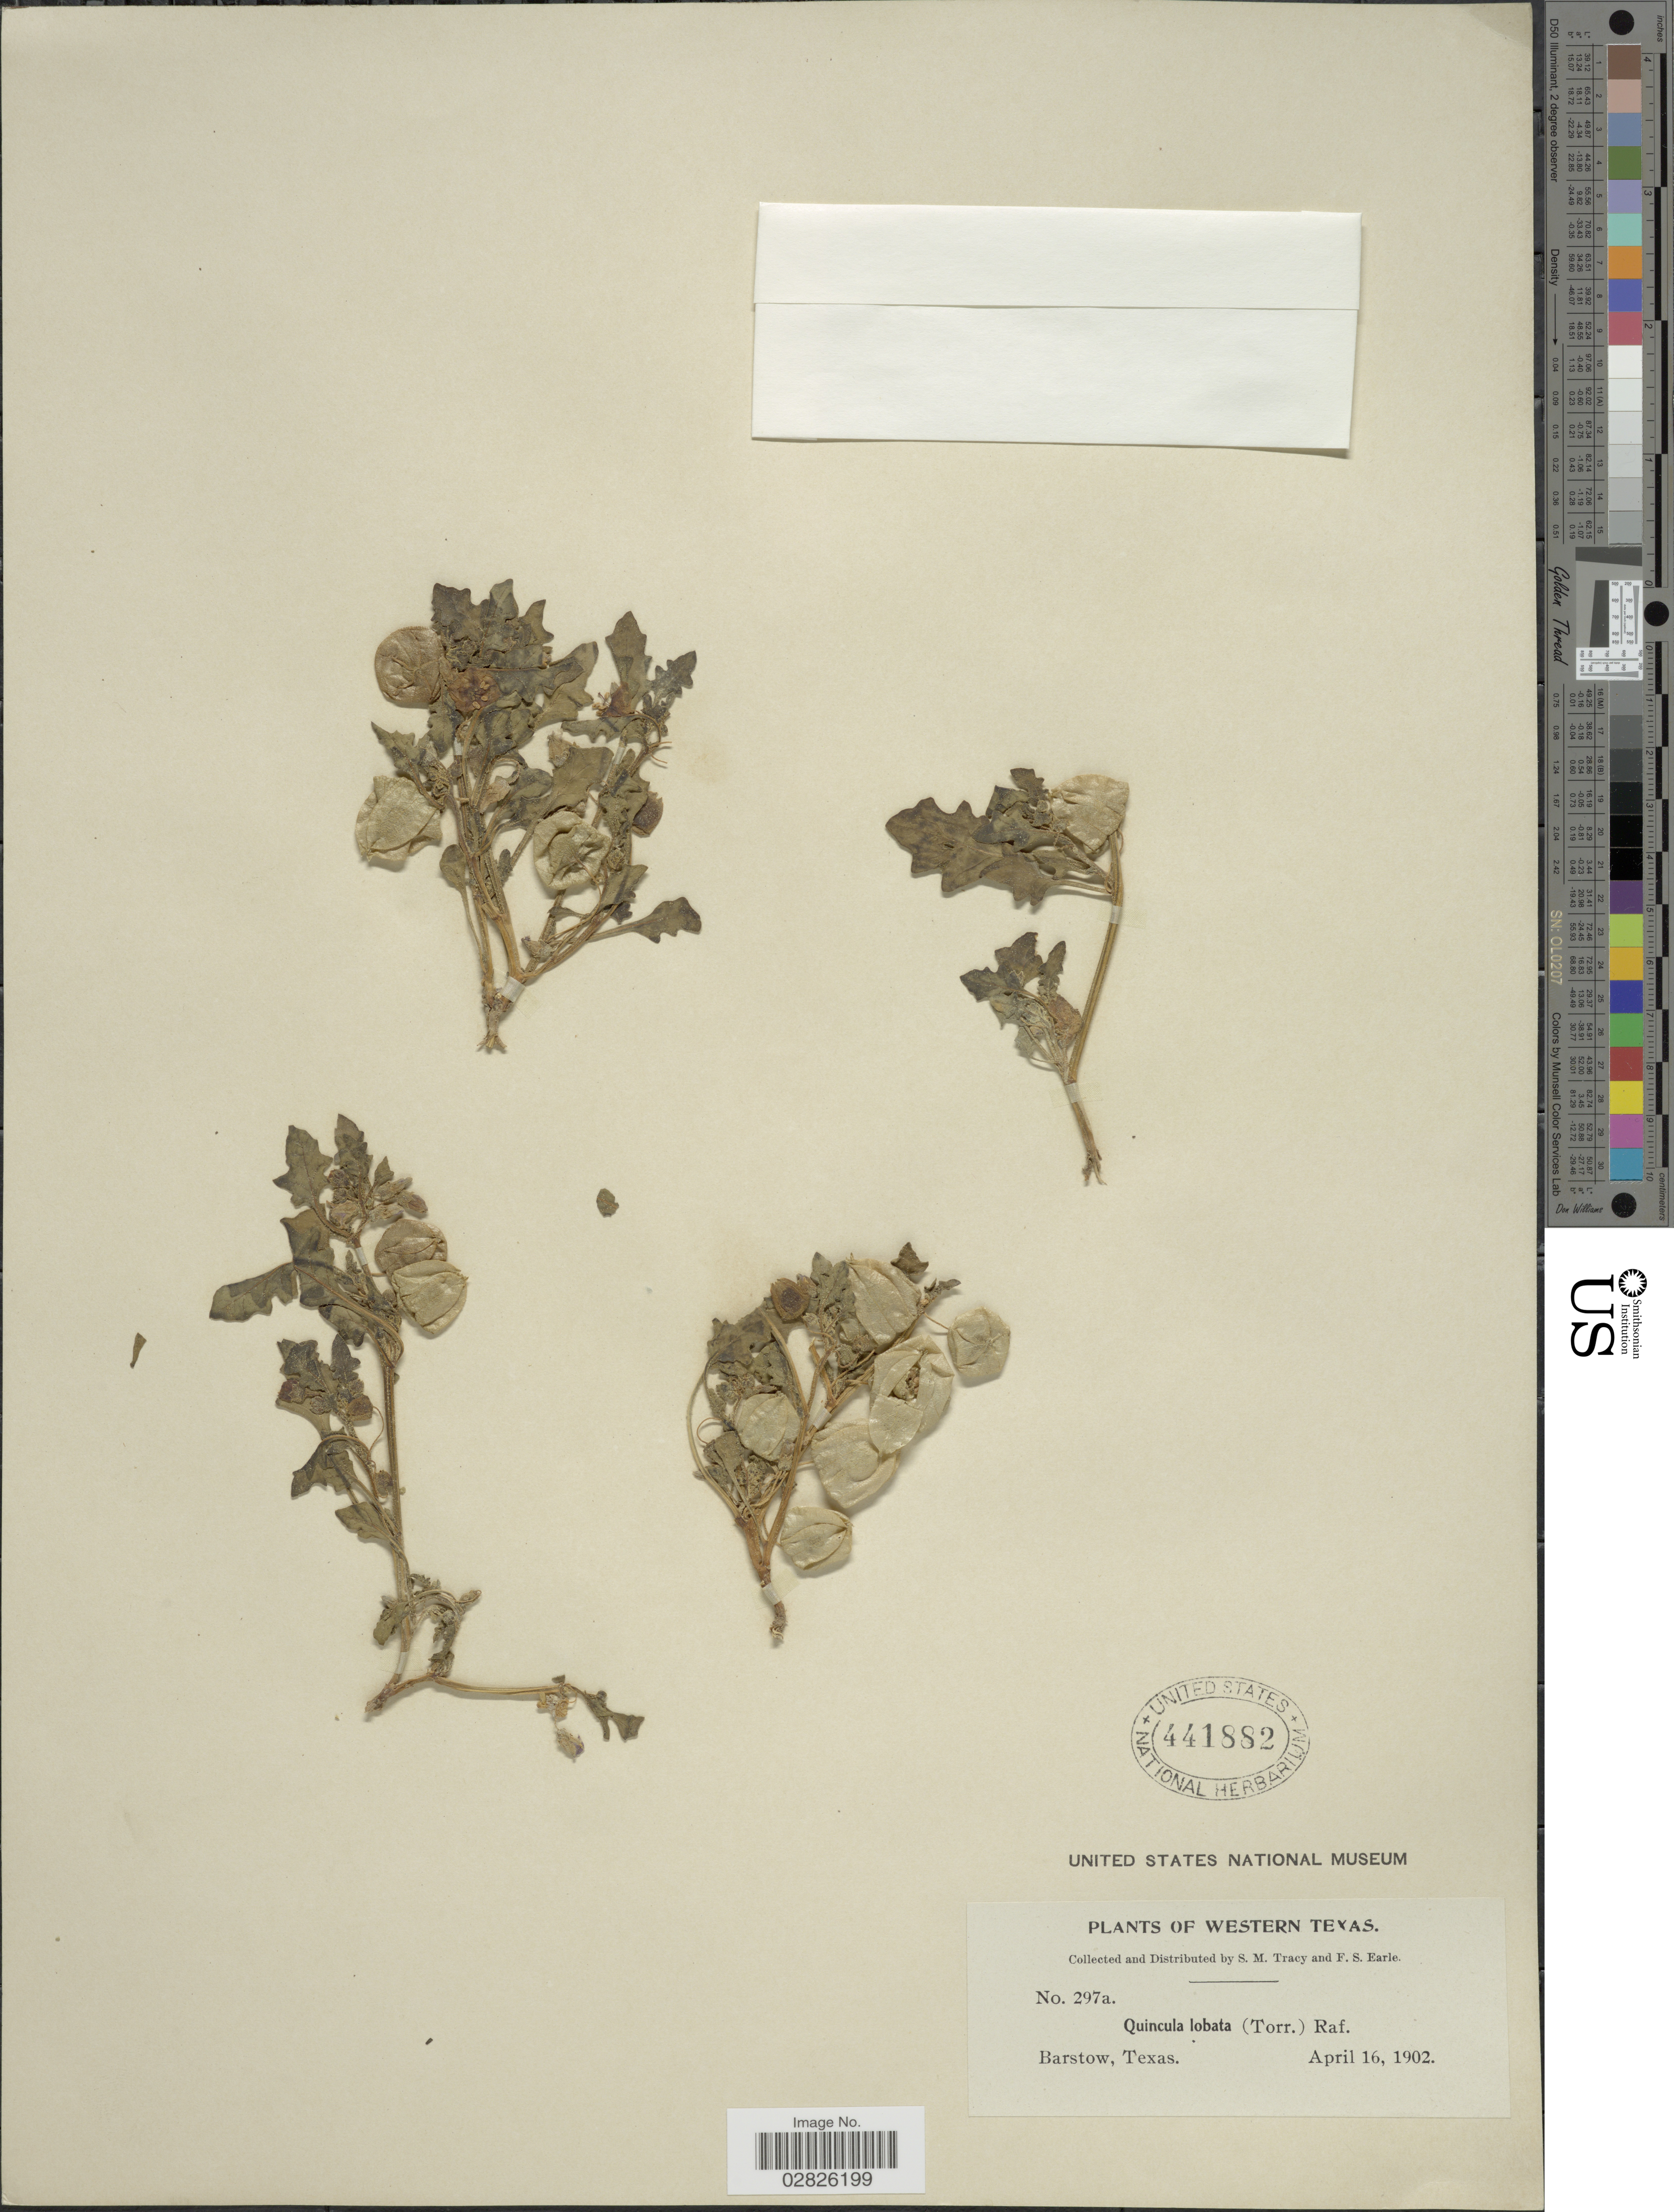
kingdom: Plantae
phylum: Tracheophyta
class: Magnoliopsida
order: Solanales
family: Solanaceae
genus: Quincula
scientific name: Quincula lobata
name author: (Torr.) Raf.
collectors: S. M. Tracy & F. S. Earle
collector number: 297a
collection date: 1902-04-16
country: United States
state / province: Texas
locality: Western Texas. Barstow.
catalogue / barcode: US 441882